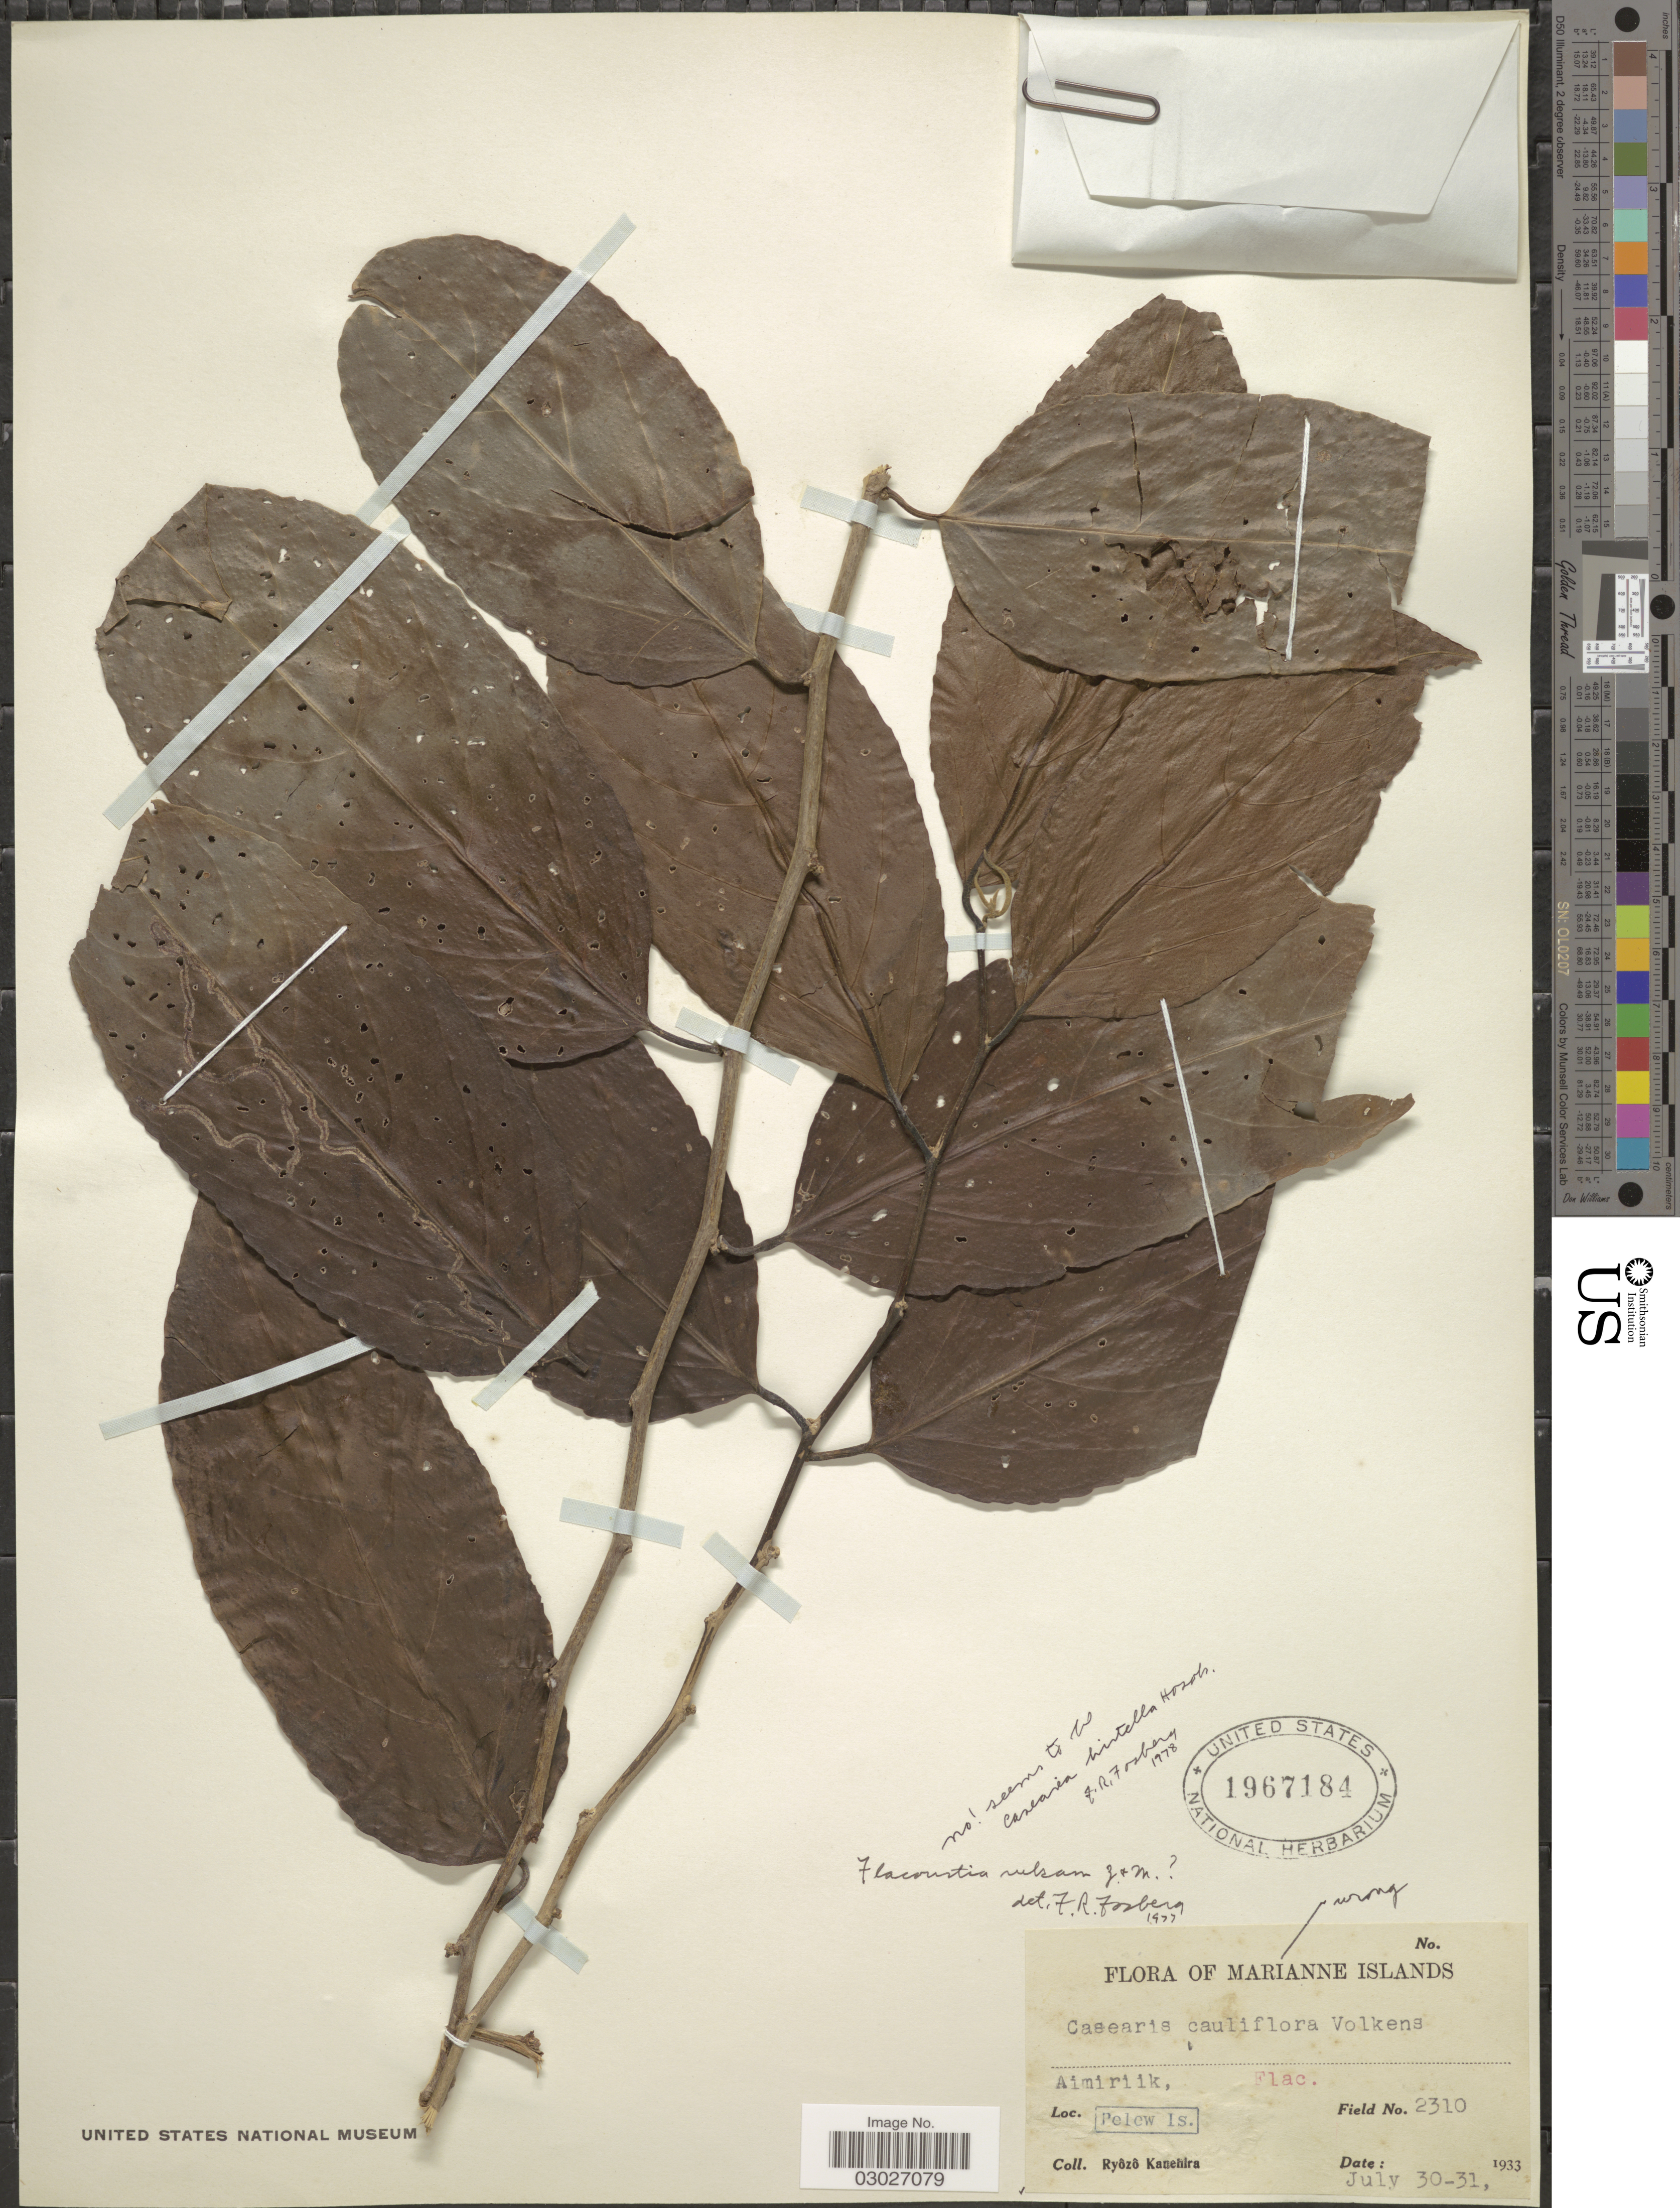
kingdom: Plantae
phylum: Tracheophyta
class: Magnoliopsida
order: Malpighiales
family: Salicaceae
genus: Casearia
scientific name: Casearia hirtella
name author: Hosok.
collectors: R. Kanehira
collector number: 2310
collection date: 1933-07-30/1933-07-31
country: Palau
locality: Aimiriik, Pelew Is.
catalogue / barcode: US 1967184